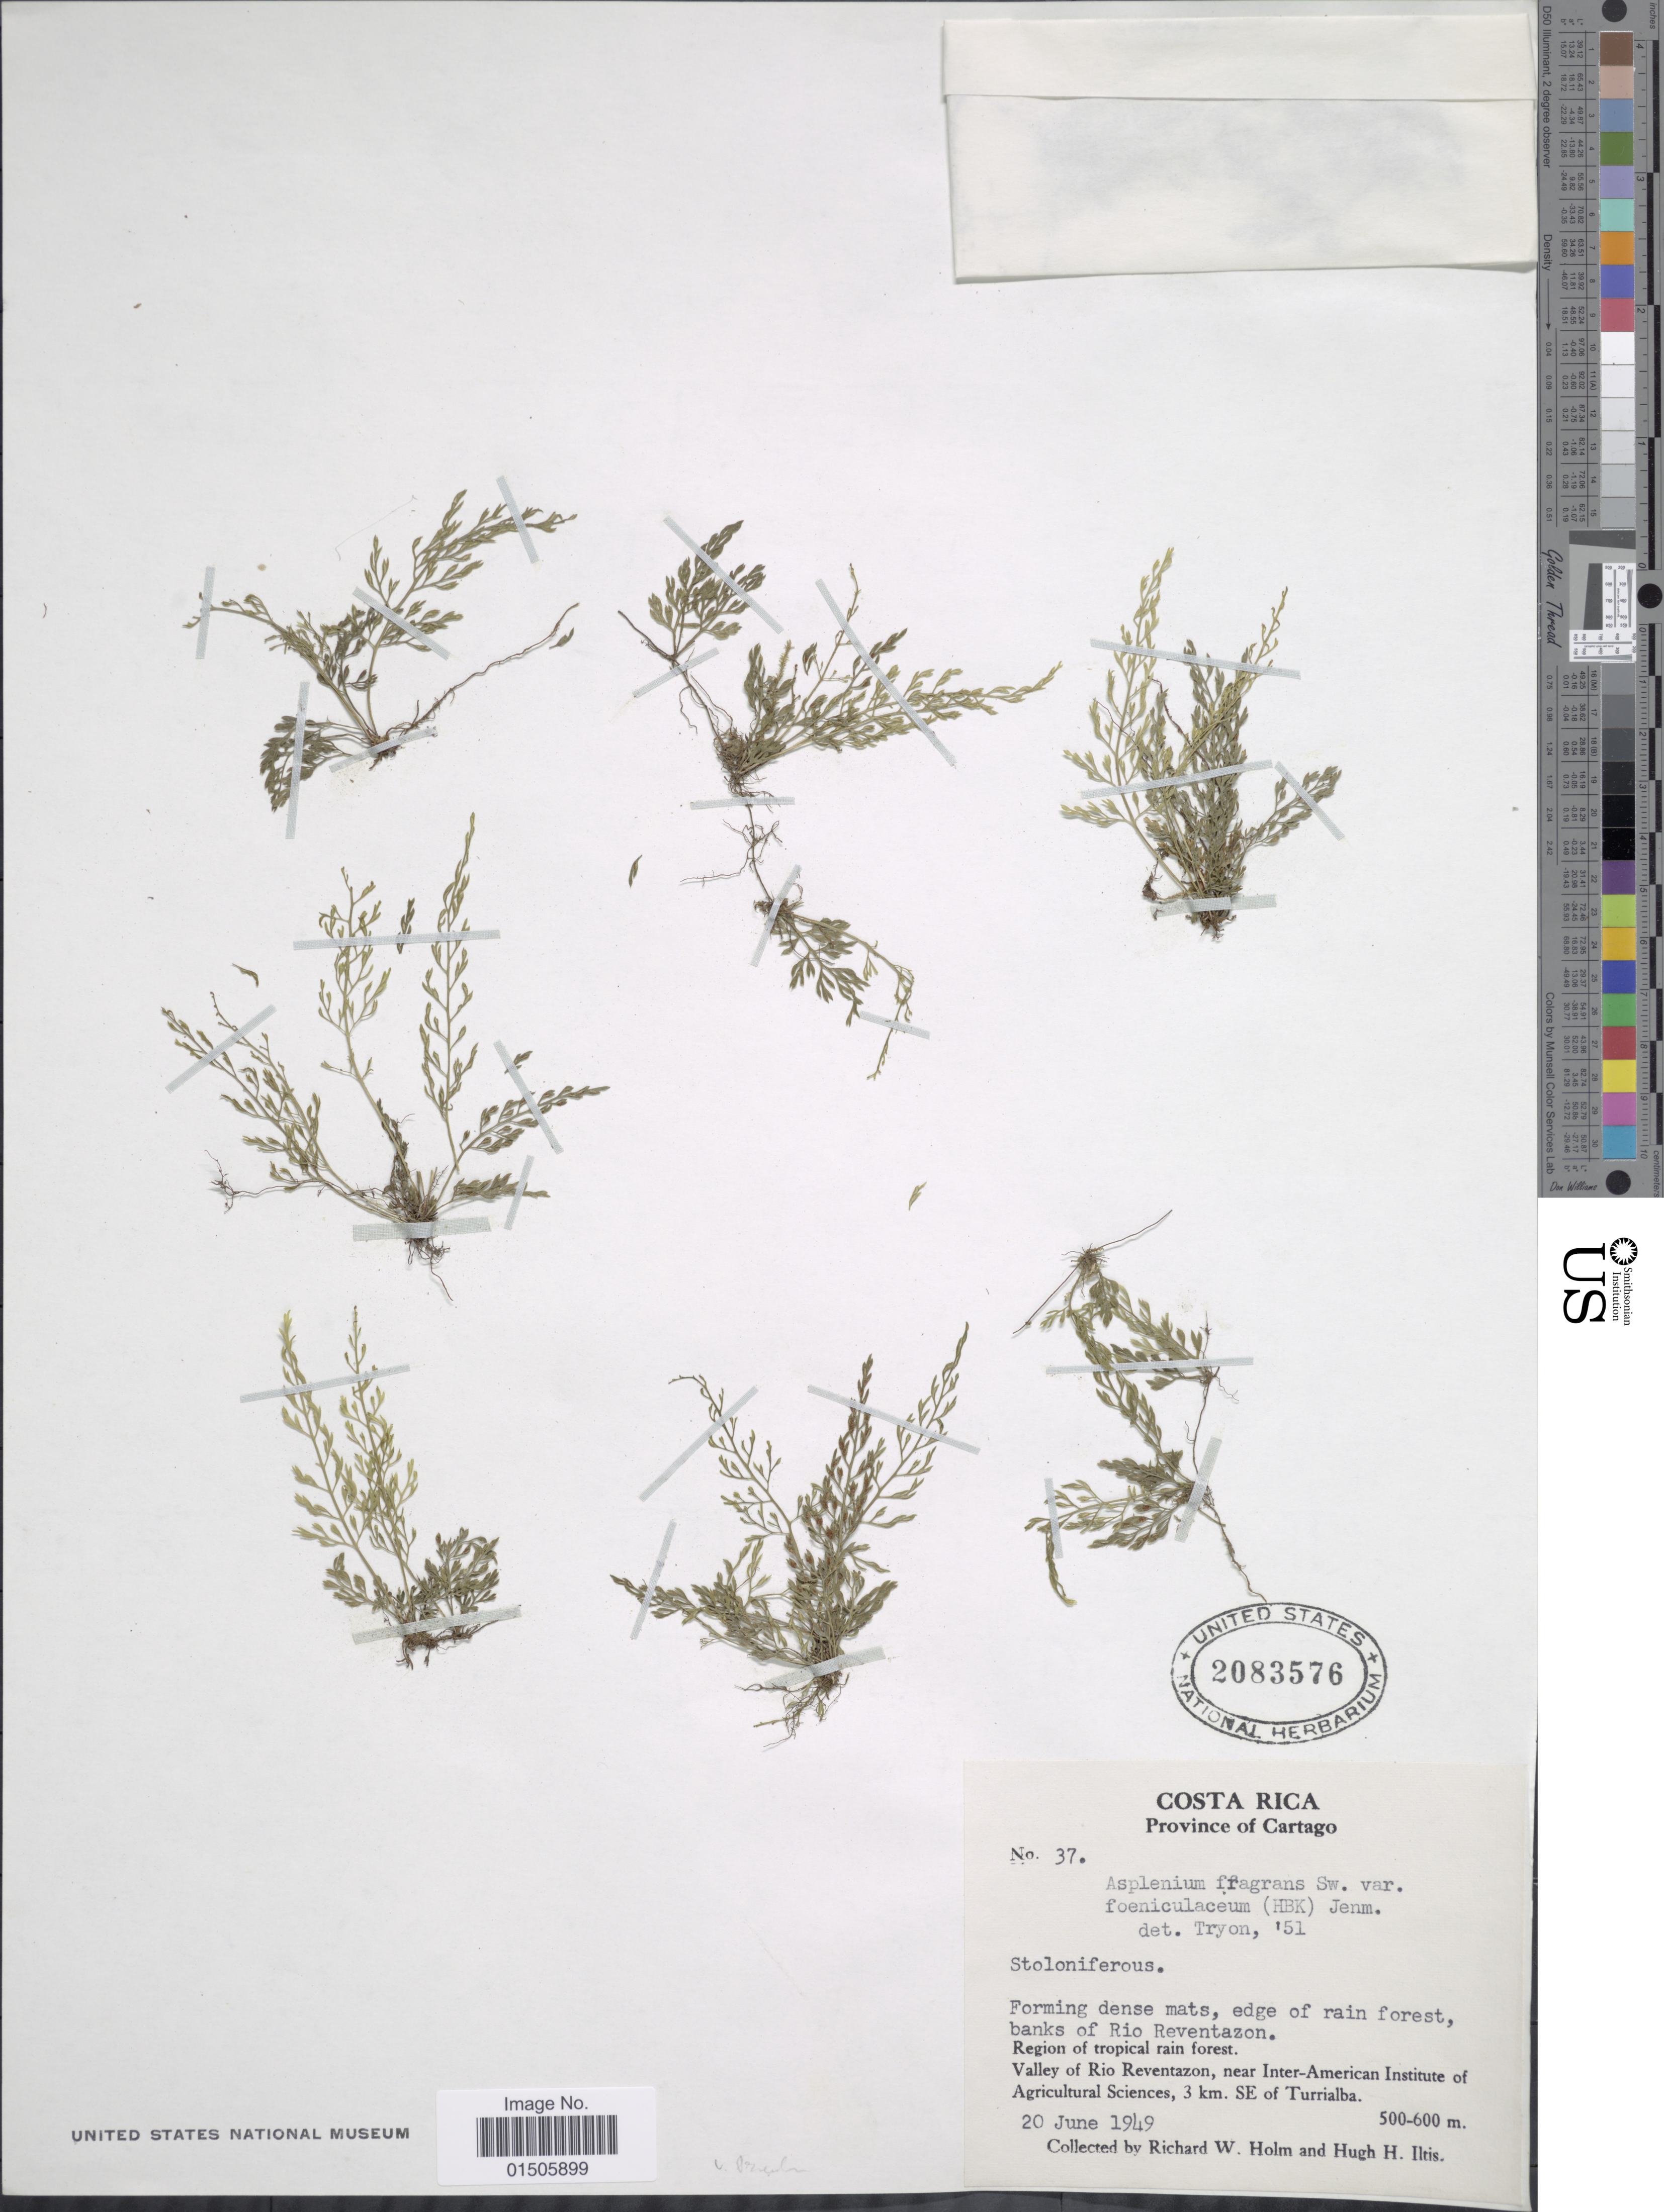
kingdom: Plantae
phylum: Tracheophyta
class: Polypodiopsida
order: Polypodiales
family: Aspleniaceae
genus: Asplenium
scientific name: Asplenium foeniculaceum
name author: (Hook.) T. Moore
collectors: R. W. Holm & H. Iltis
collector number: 37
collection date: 1949-06-20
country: Costa Rica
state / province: Cartago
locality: Banks of Rio Reventazon. Valley of Rio Reventazon, near Inter-American Institute of Agriculture Sciences, 3 km. SE of Turrialba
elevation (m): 500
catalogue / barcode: US 2083576